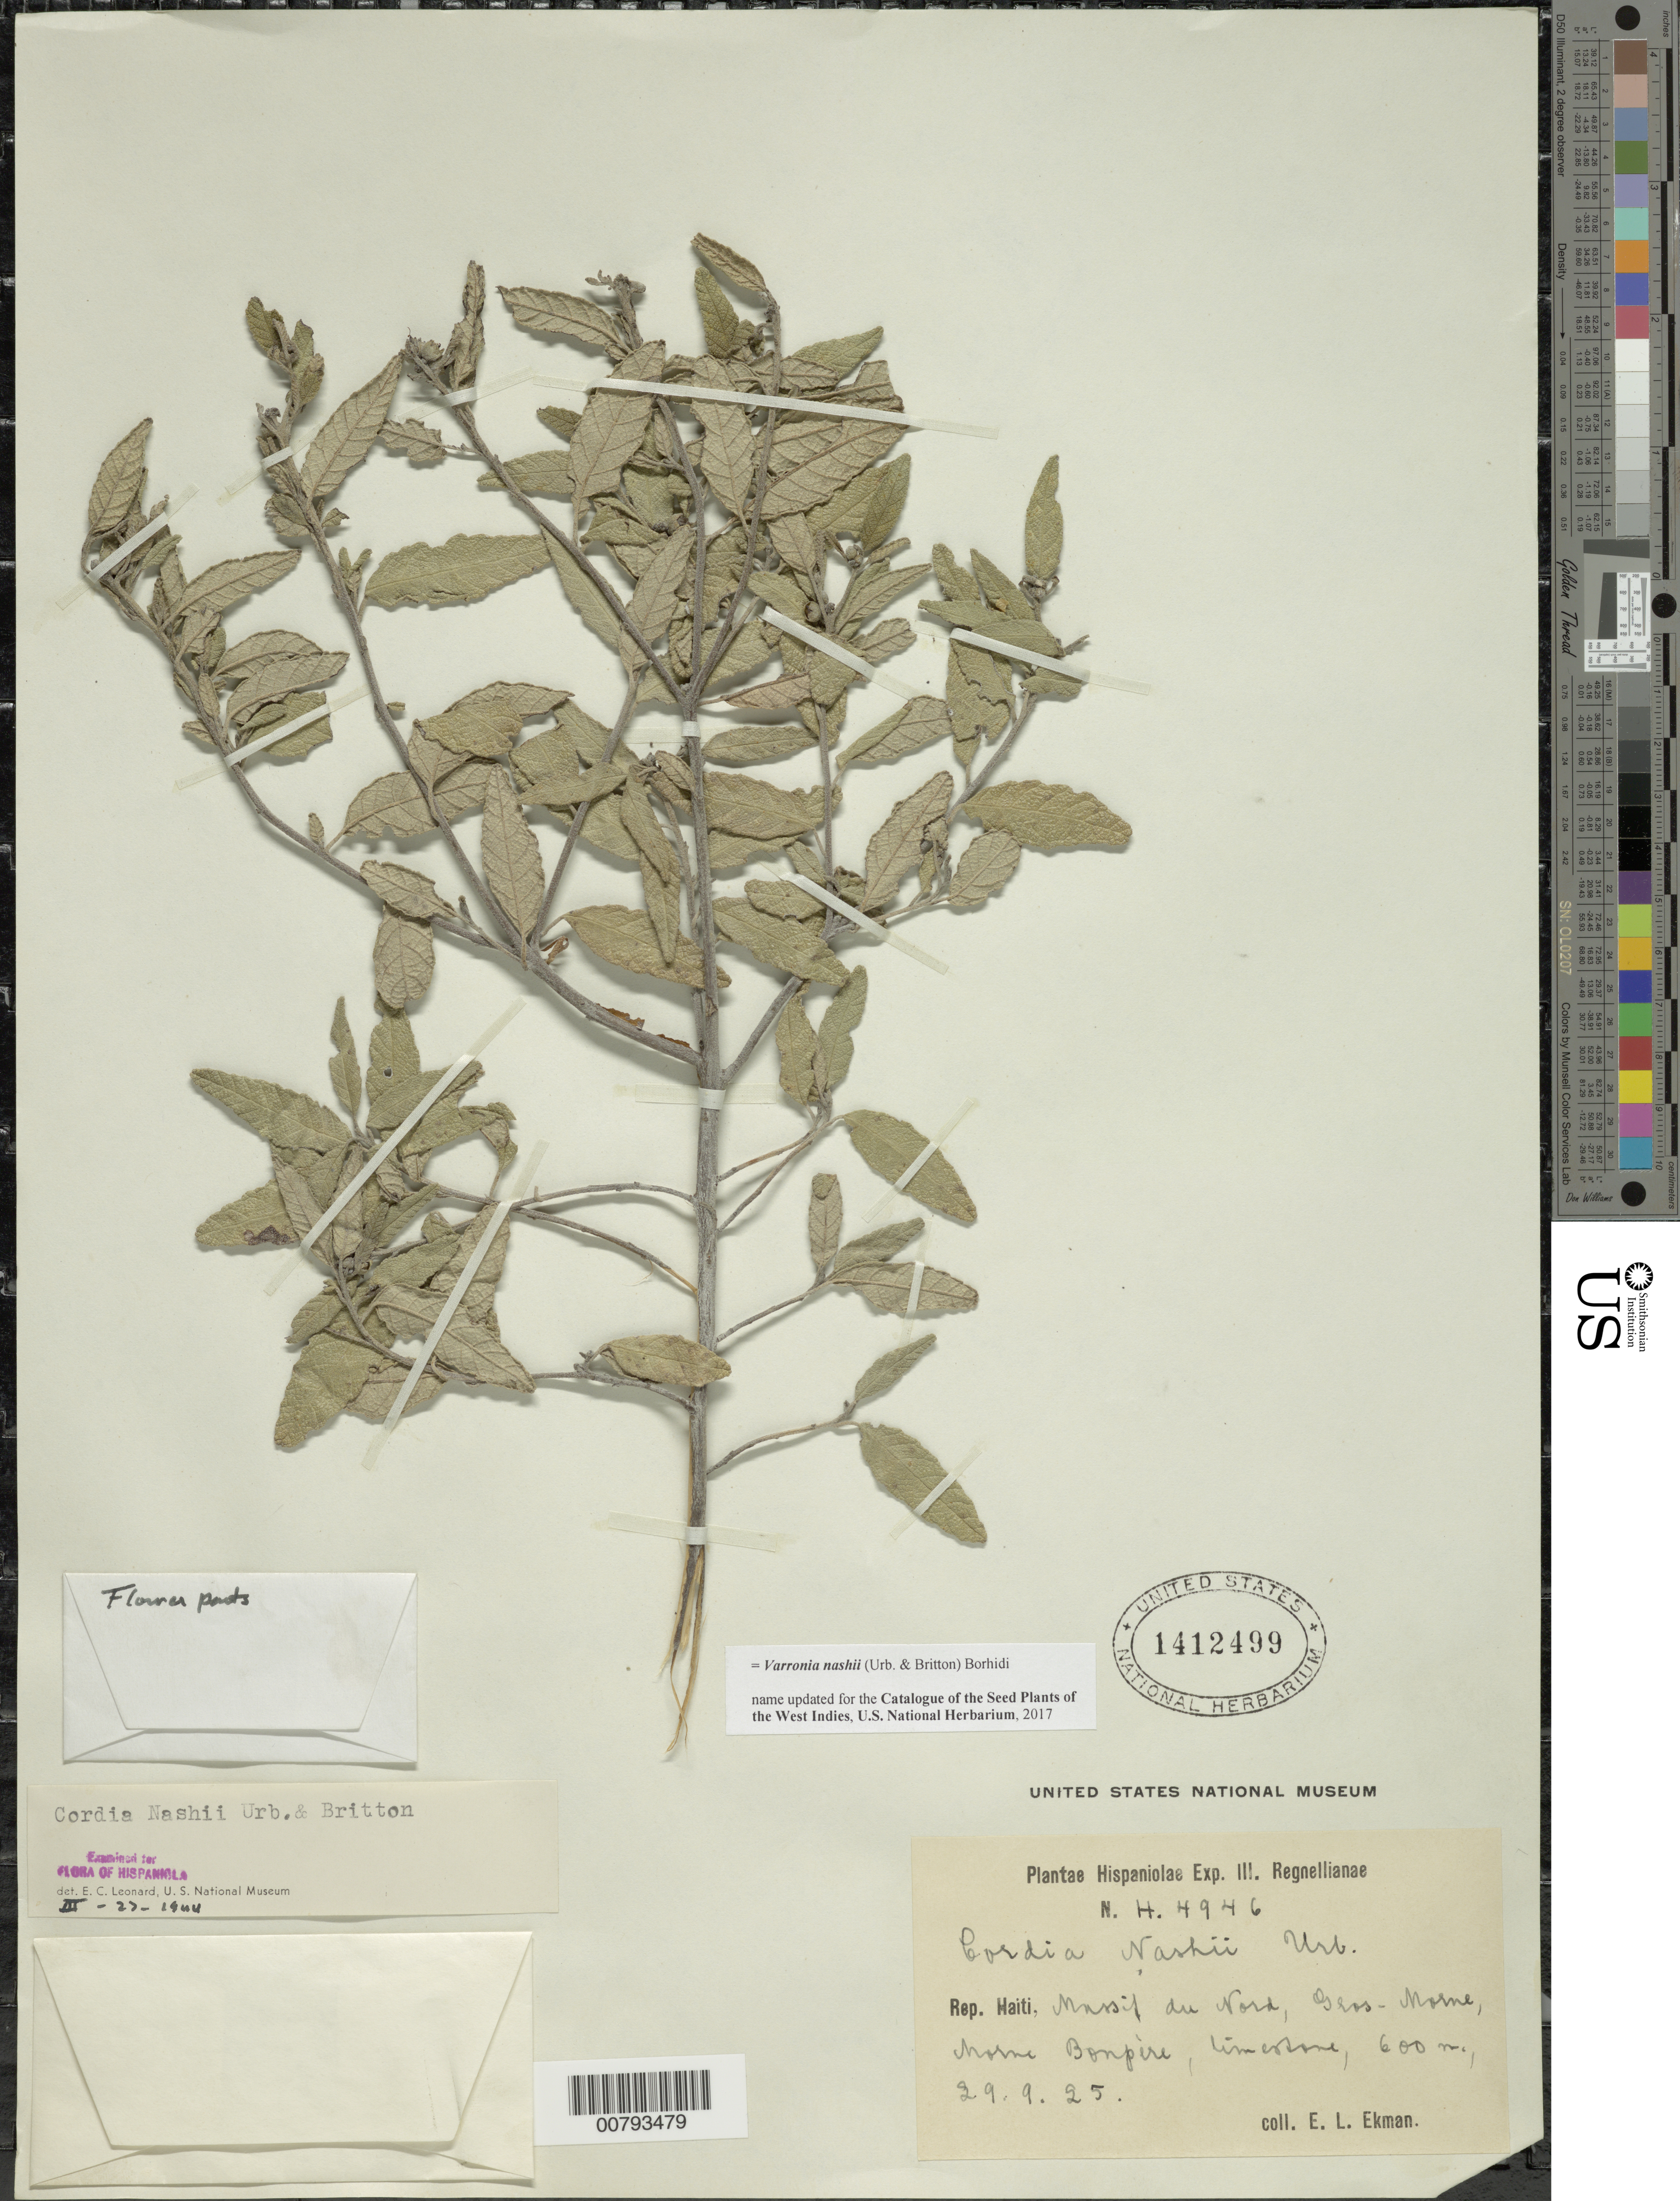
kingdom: Plantae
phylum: Tracheophyta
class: Magnoliopsida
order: Boraginales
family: Cordiaceae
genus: Varronia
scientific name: Varronia nashii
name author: (Urb. & Britton) Borhidi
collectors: E. L. Ekman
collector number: H 4946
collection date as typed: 29 Sep 1925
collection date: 1925-09-29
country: Haiti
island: Hispaniola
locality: Massif du Nord, Gros-Morne, Morne Bonpére.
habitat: Limestone.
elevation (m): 600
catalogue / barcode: US 1412499